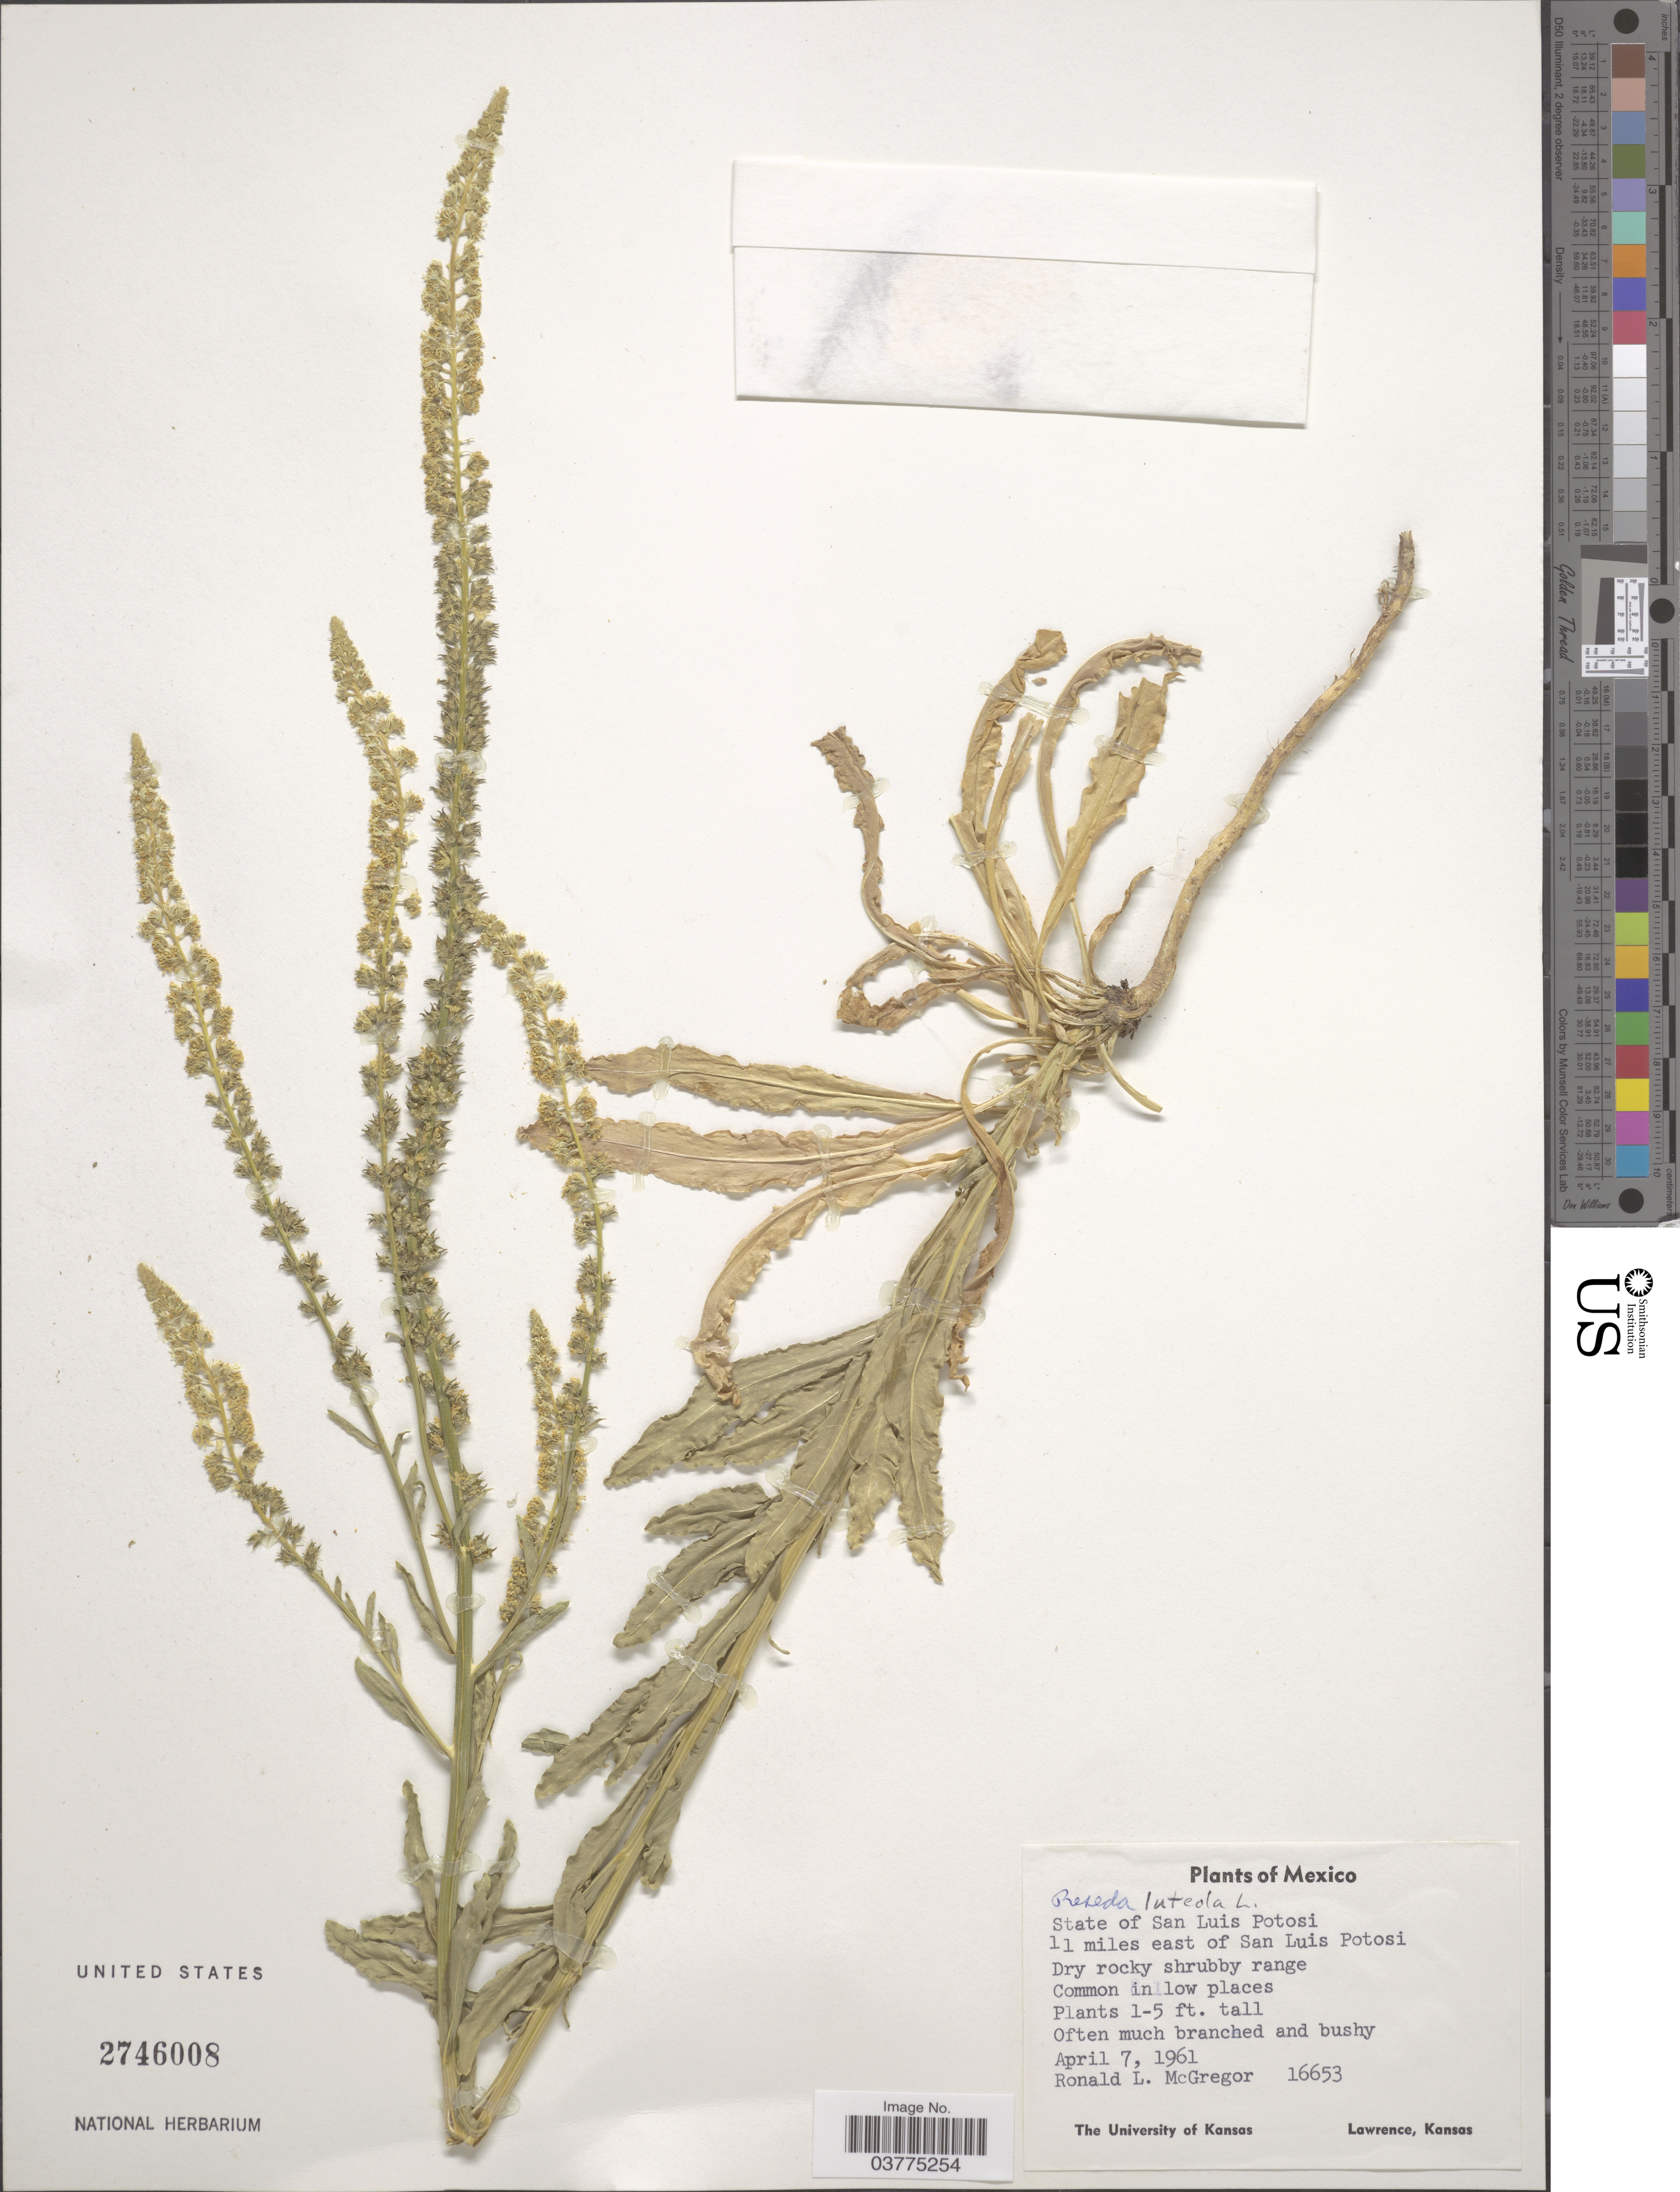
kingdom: Plantae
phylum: Tracheophyta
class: Magnoliopsida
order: Brassicales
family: Resedaceae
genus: Reseda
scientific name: Reseda luteola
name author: L.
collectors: R. McGregor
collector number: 16653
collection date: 1961-04-07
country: Mexico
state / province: San Luis Potosí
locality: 11 miles east of San Luis Potosi.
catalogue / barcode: US 2746008